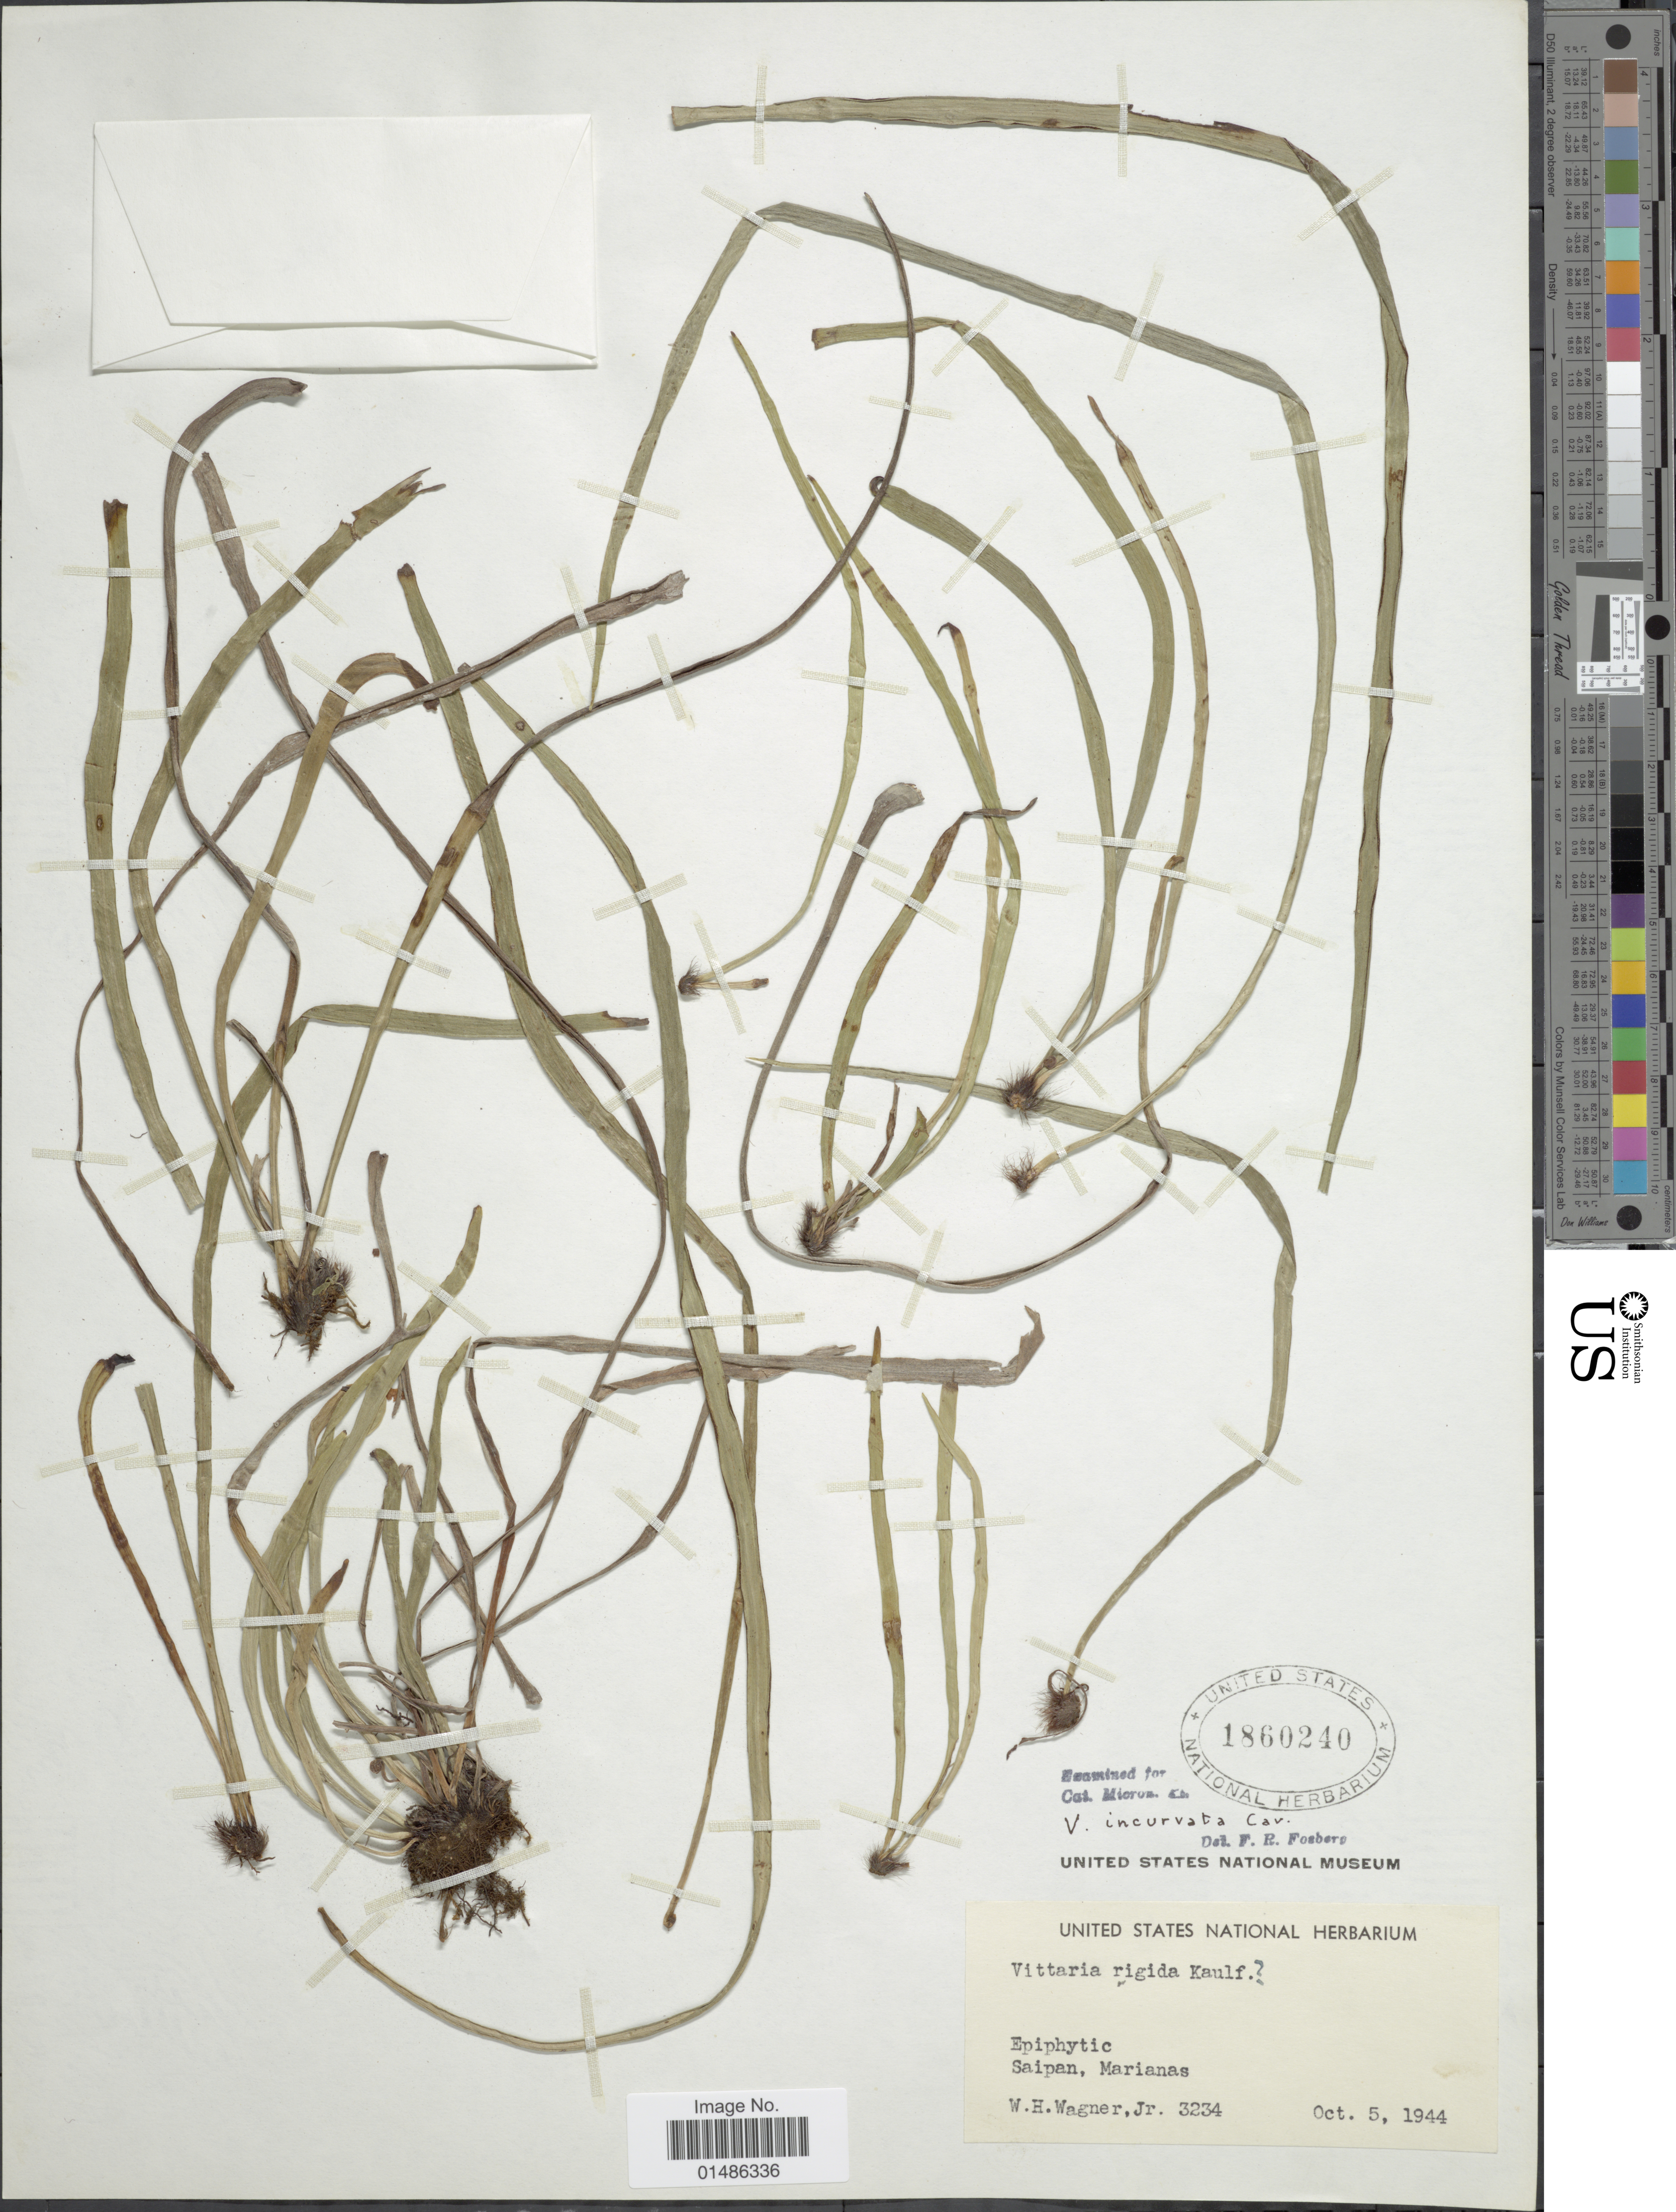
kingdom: Plantae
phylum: Tracheophyta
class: Polypodiopsida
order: Polypodiales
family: Pteridaceae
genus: Haplopteris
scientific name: Haplopteris ensiformis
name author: (Sw.) E.H. Crane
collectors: W. H. Wagner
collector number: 3234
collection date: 1944-10-05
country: Northern Mariana Islands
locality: Saipan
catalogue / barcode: US 1860240